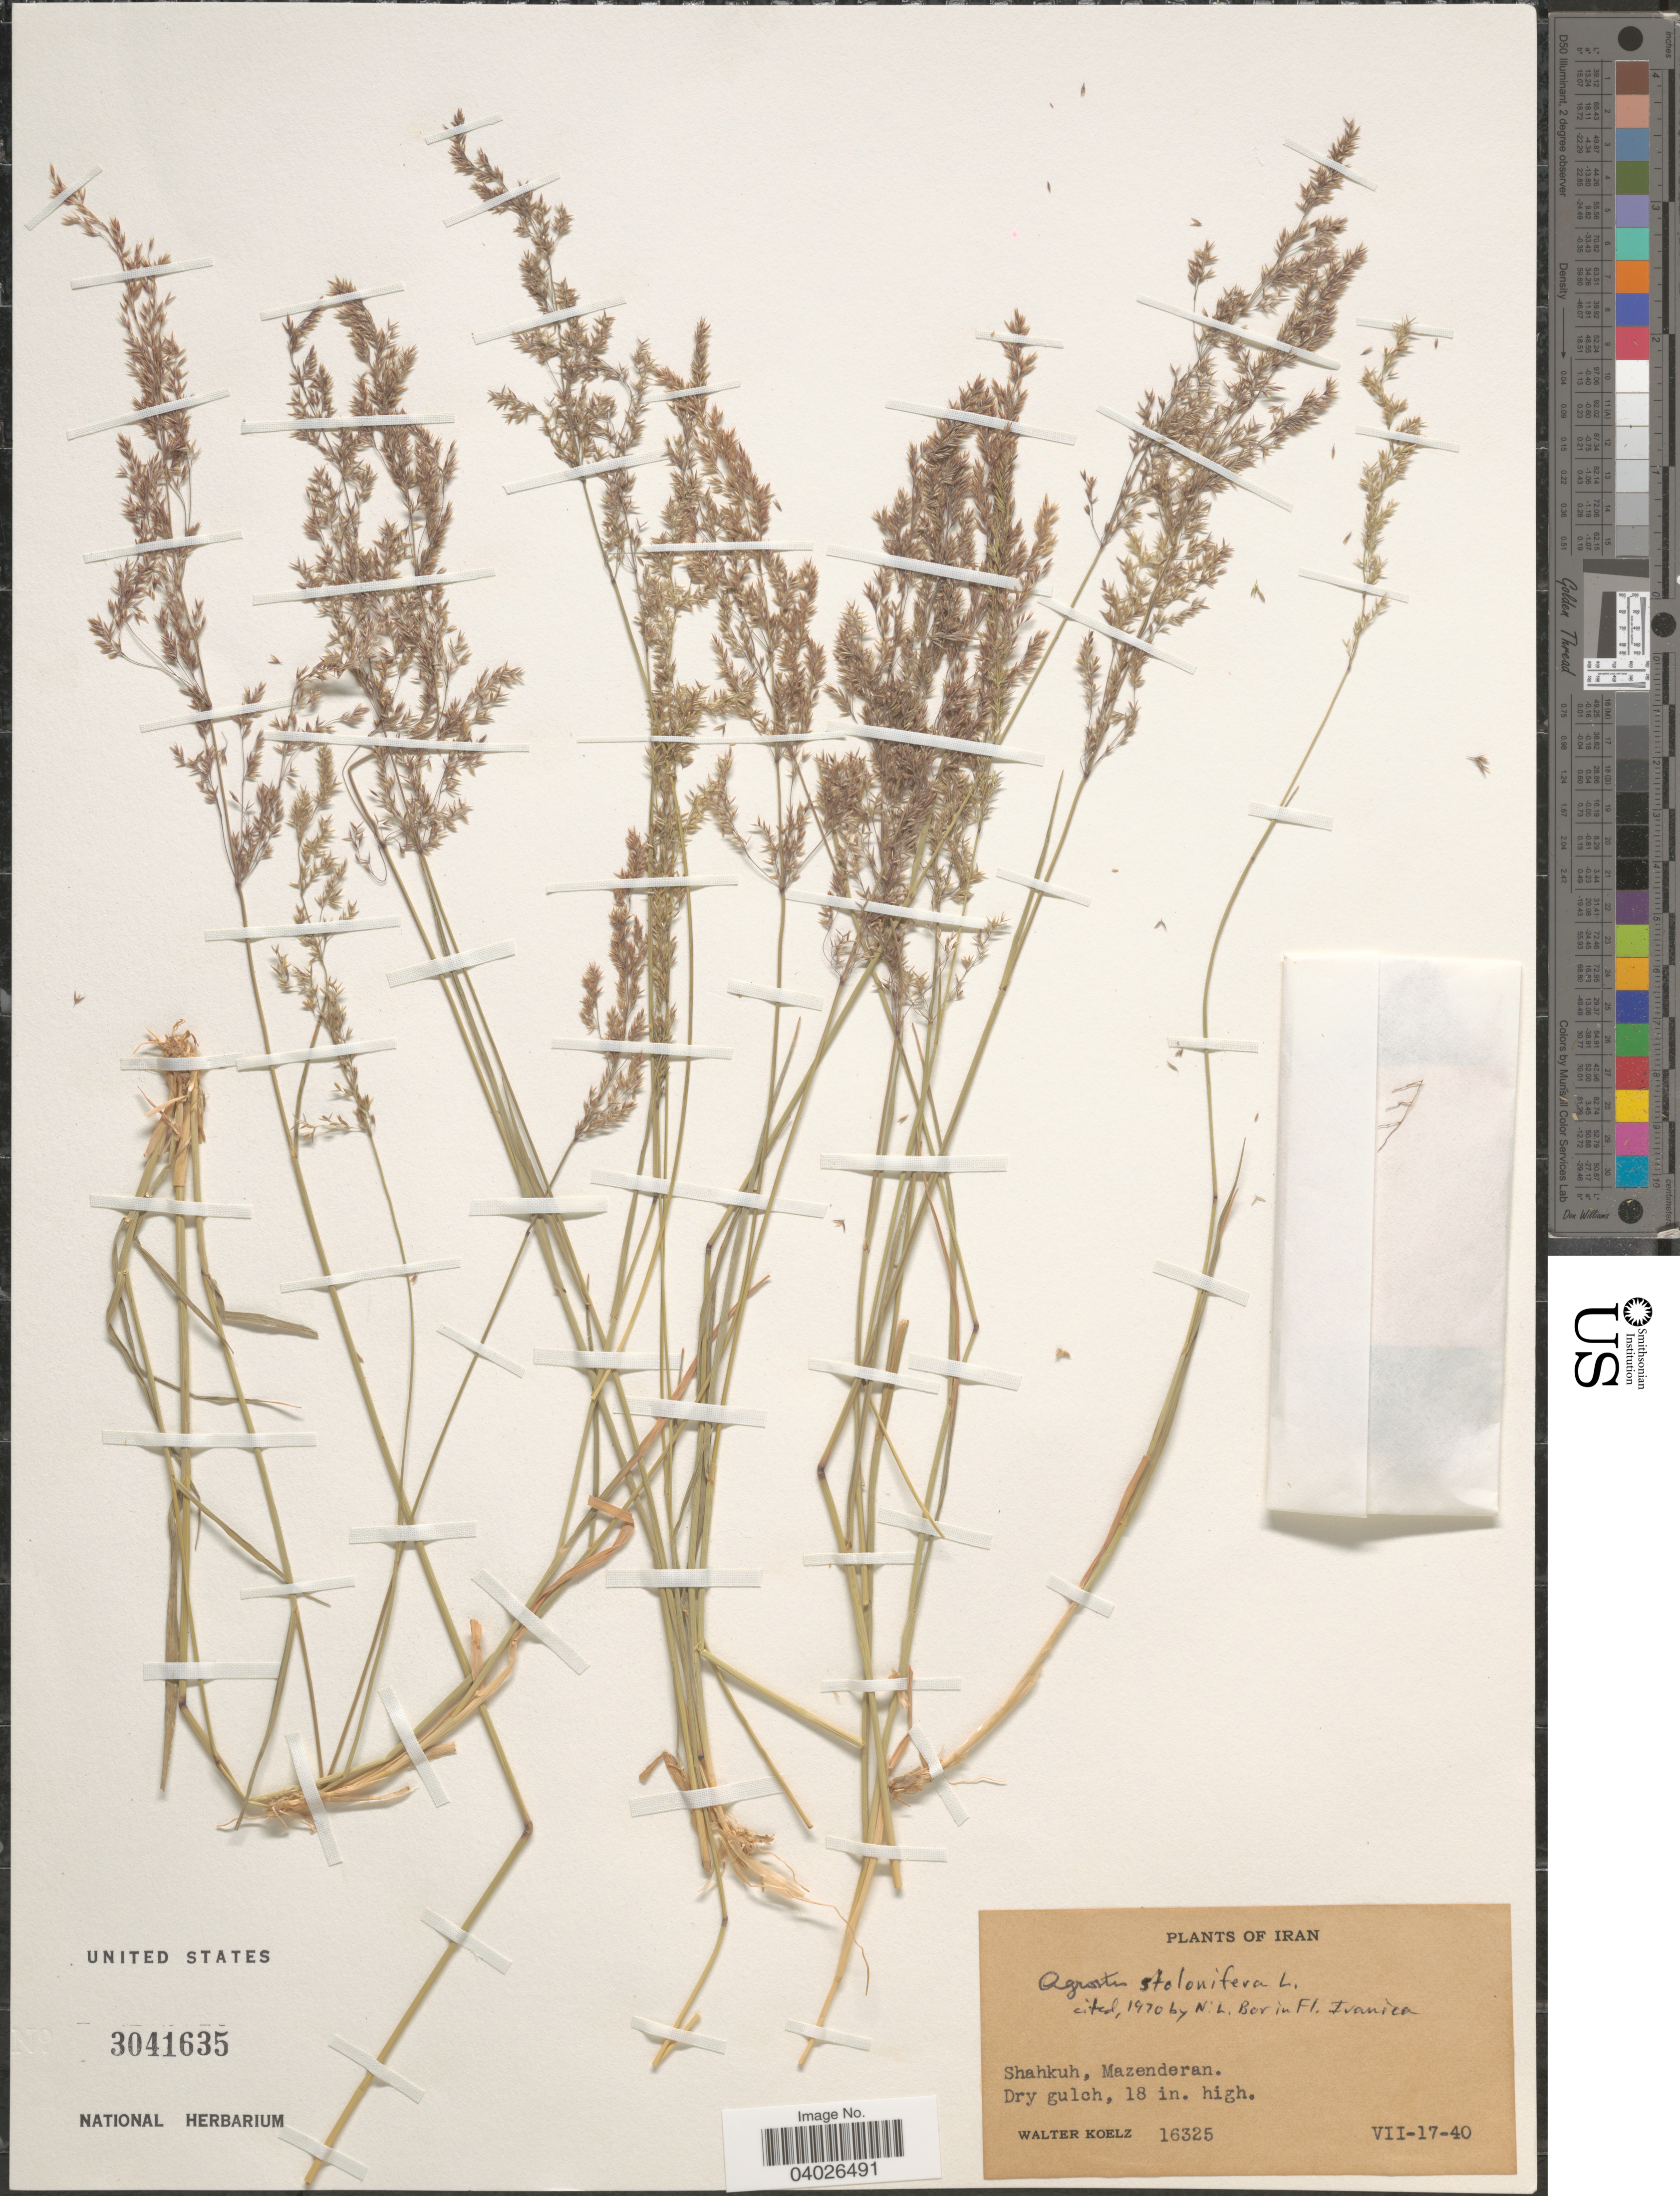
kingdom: Plantae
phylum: Tracheophyta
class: Liliopsida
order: Poales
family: Poaceae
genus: Agrostis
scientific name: Agrostis stolonifera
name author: L.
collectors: W. N. Koelz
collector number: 16325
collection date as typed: Transcribed d/m/y: 17/7/40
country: Iran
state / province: Mazandaran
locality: Shahkuh, Mazenderan.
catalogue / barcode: US 3041635